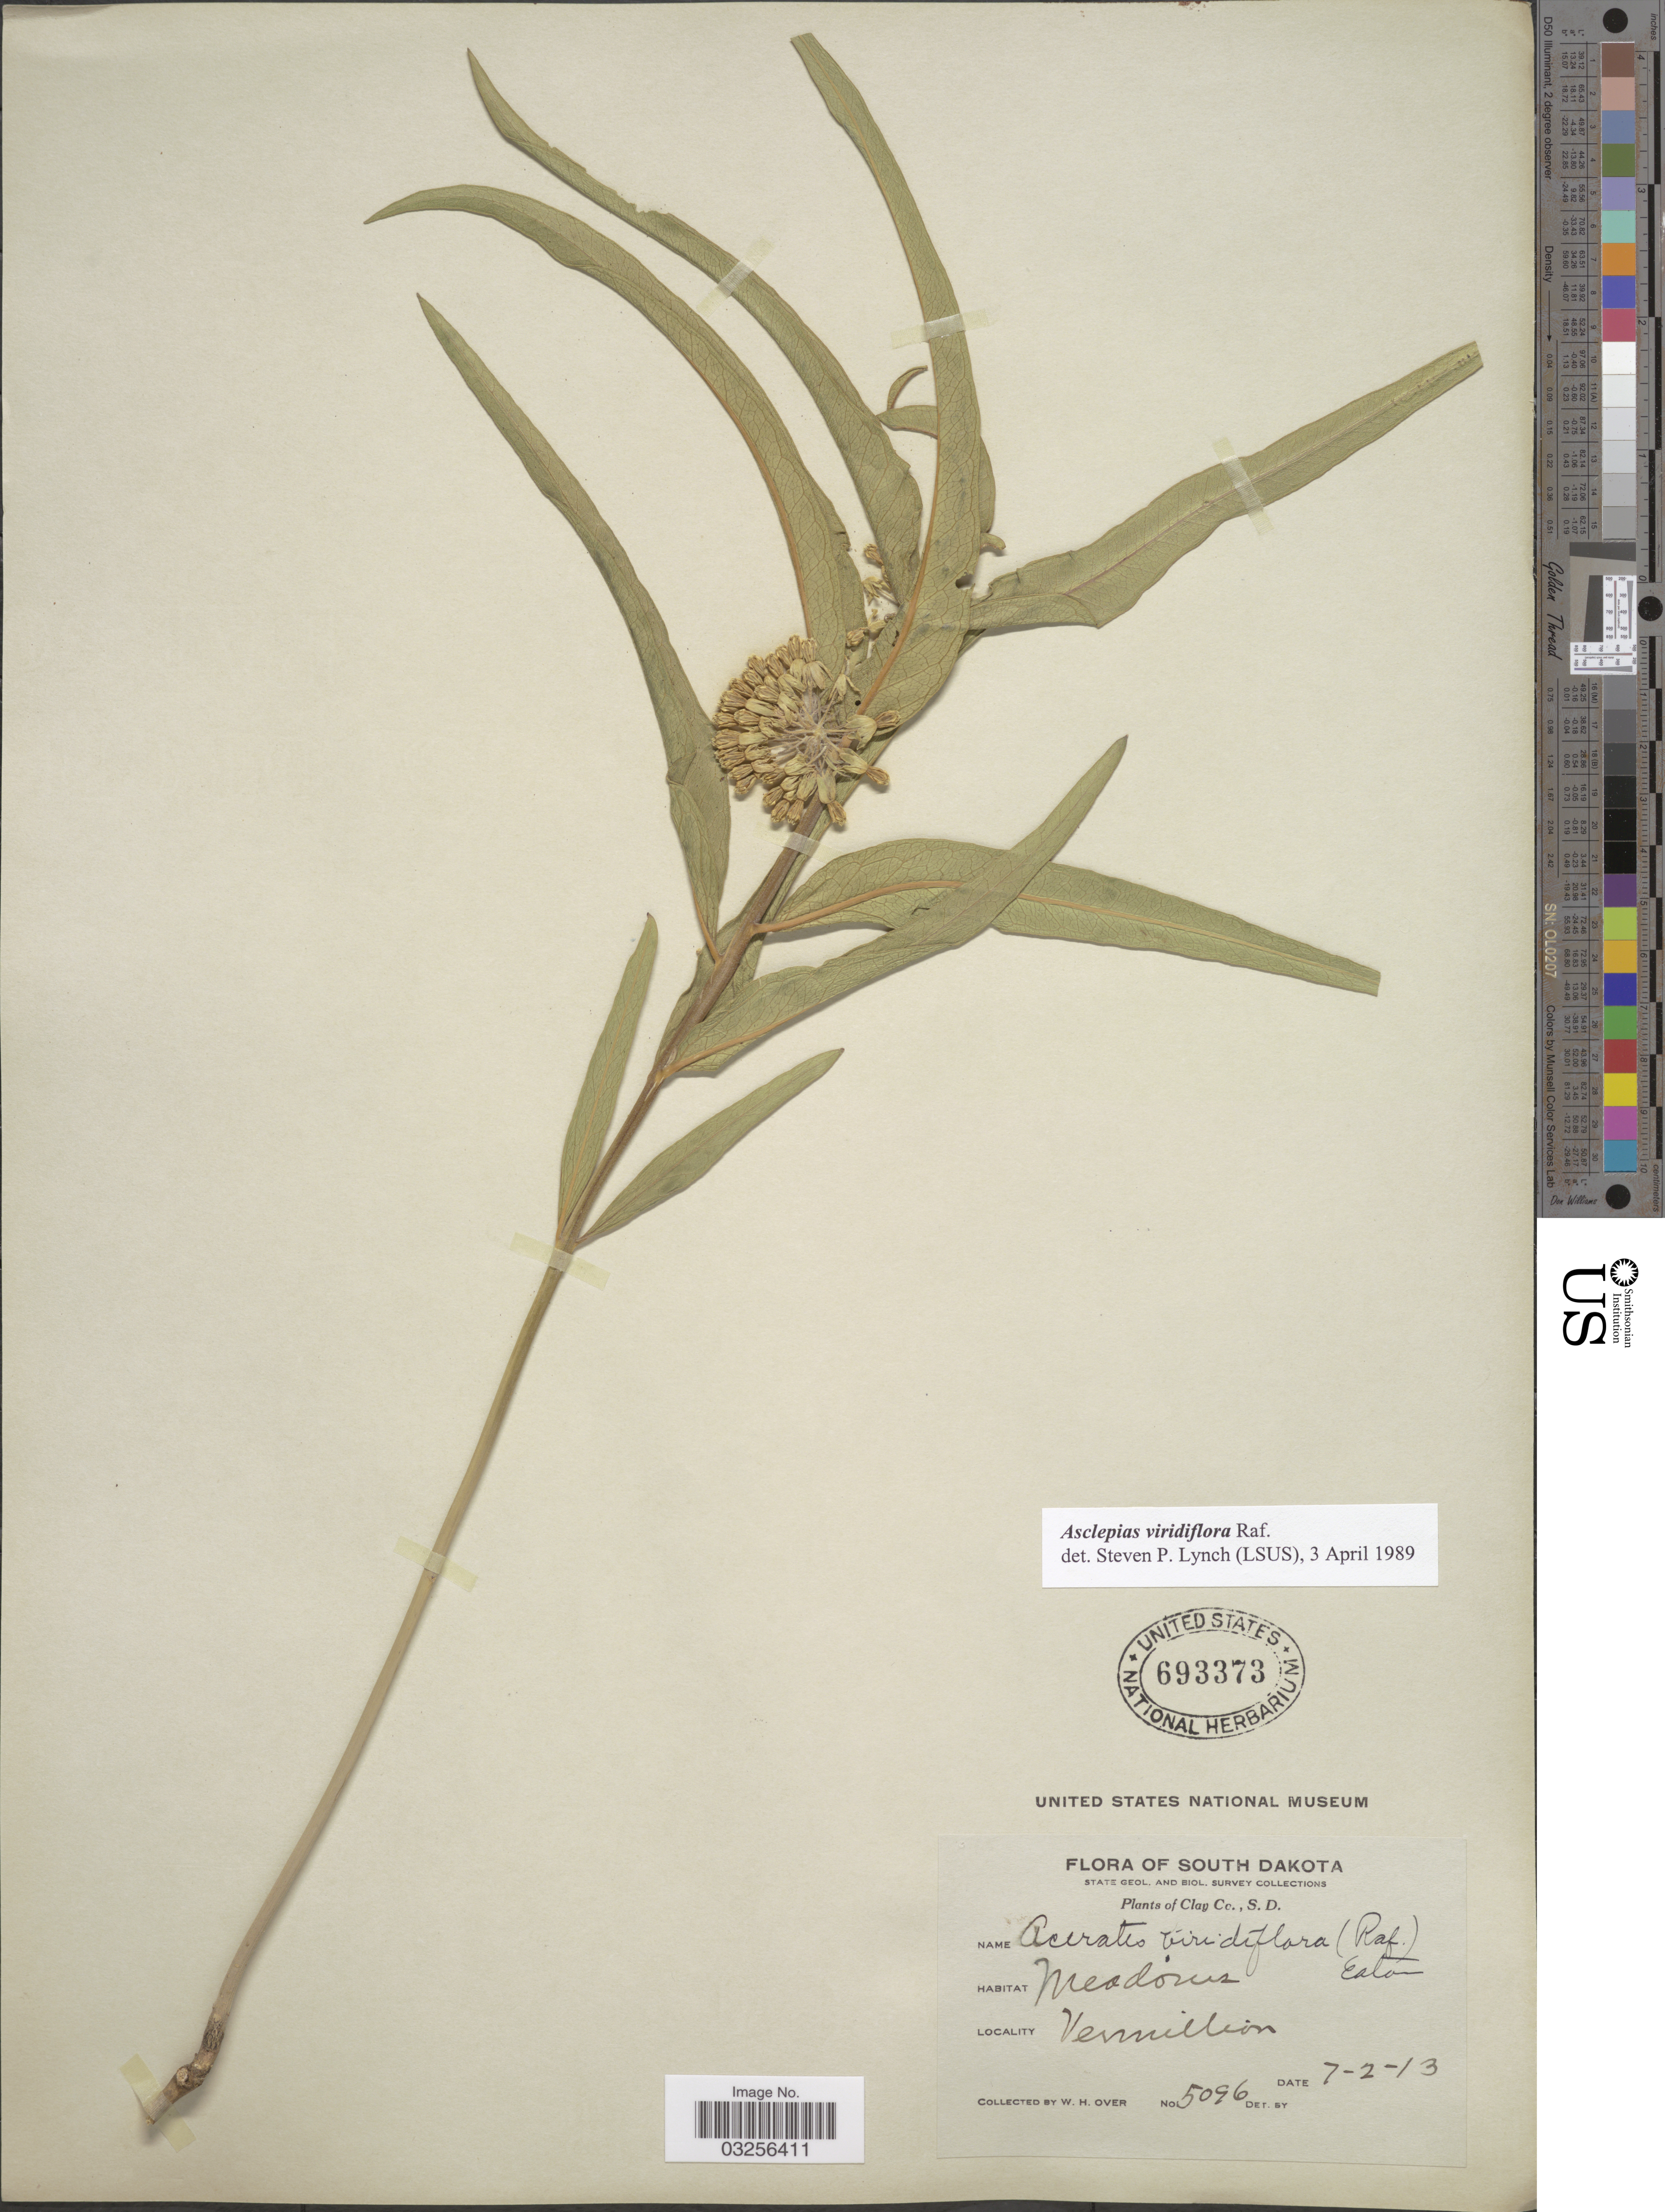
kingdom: Plantae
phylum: Tracheophyta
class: Magnoliopsida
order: Gentianales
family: Apocynaceae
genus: Asclepias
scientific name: Asclepias viridiflora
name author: Raf.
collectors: W. Over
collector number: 5096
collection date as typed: Transcribed d/m/y: 2/7/13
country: United States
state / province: South Dakota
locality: Clay Co., S. D. Vermillion.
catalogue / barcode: US 693373